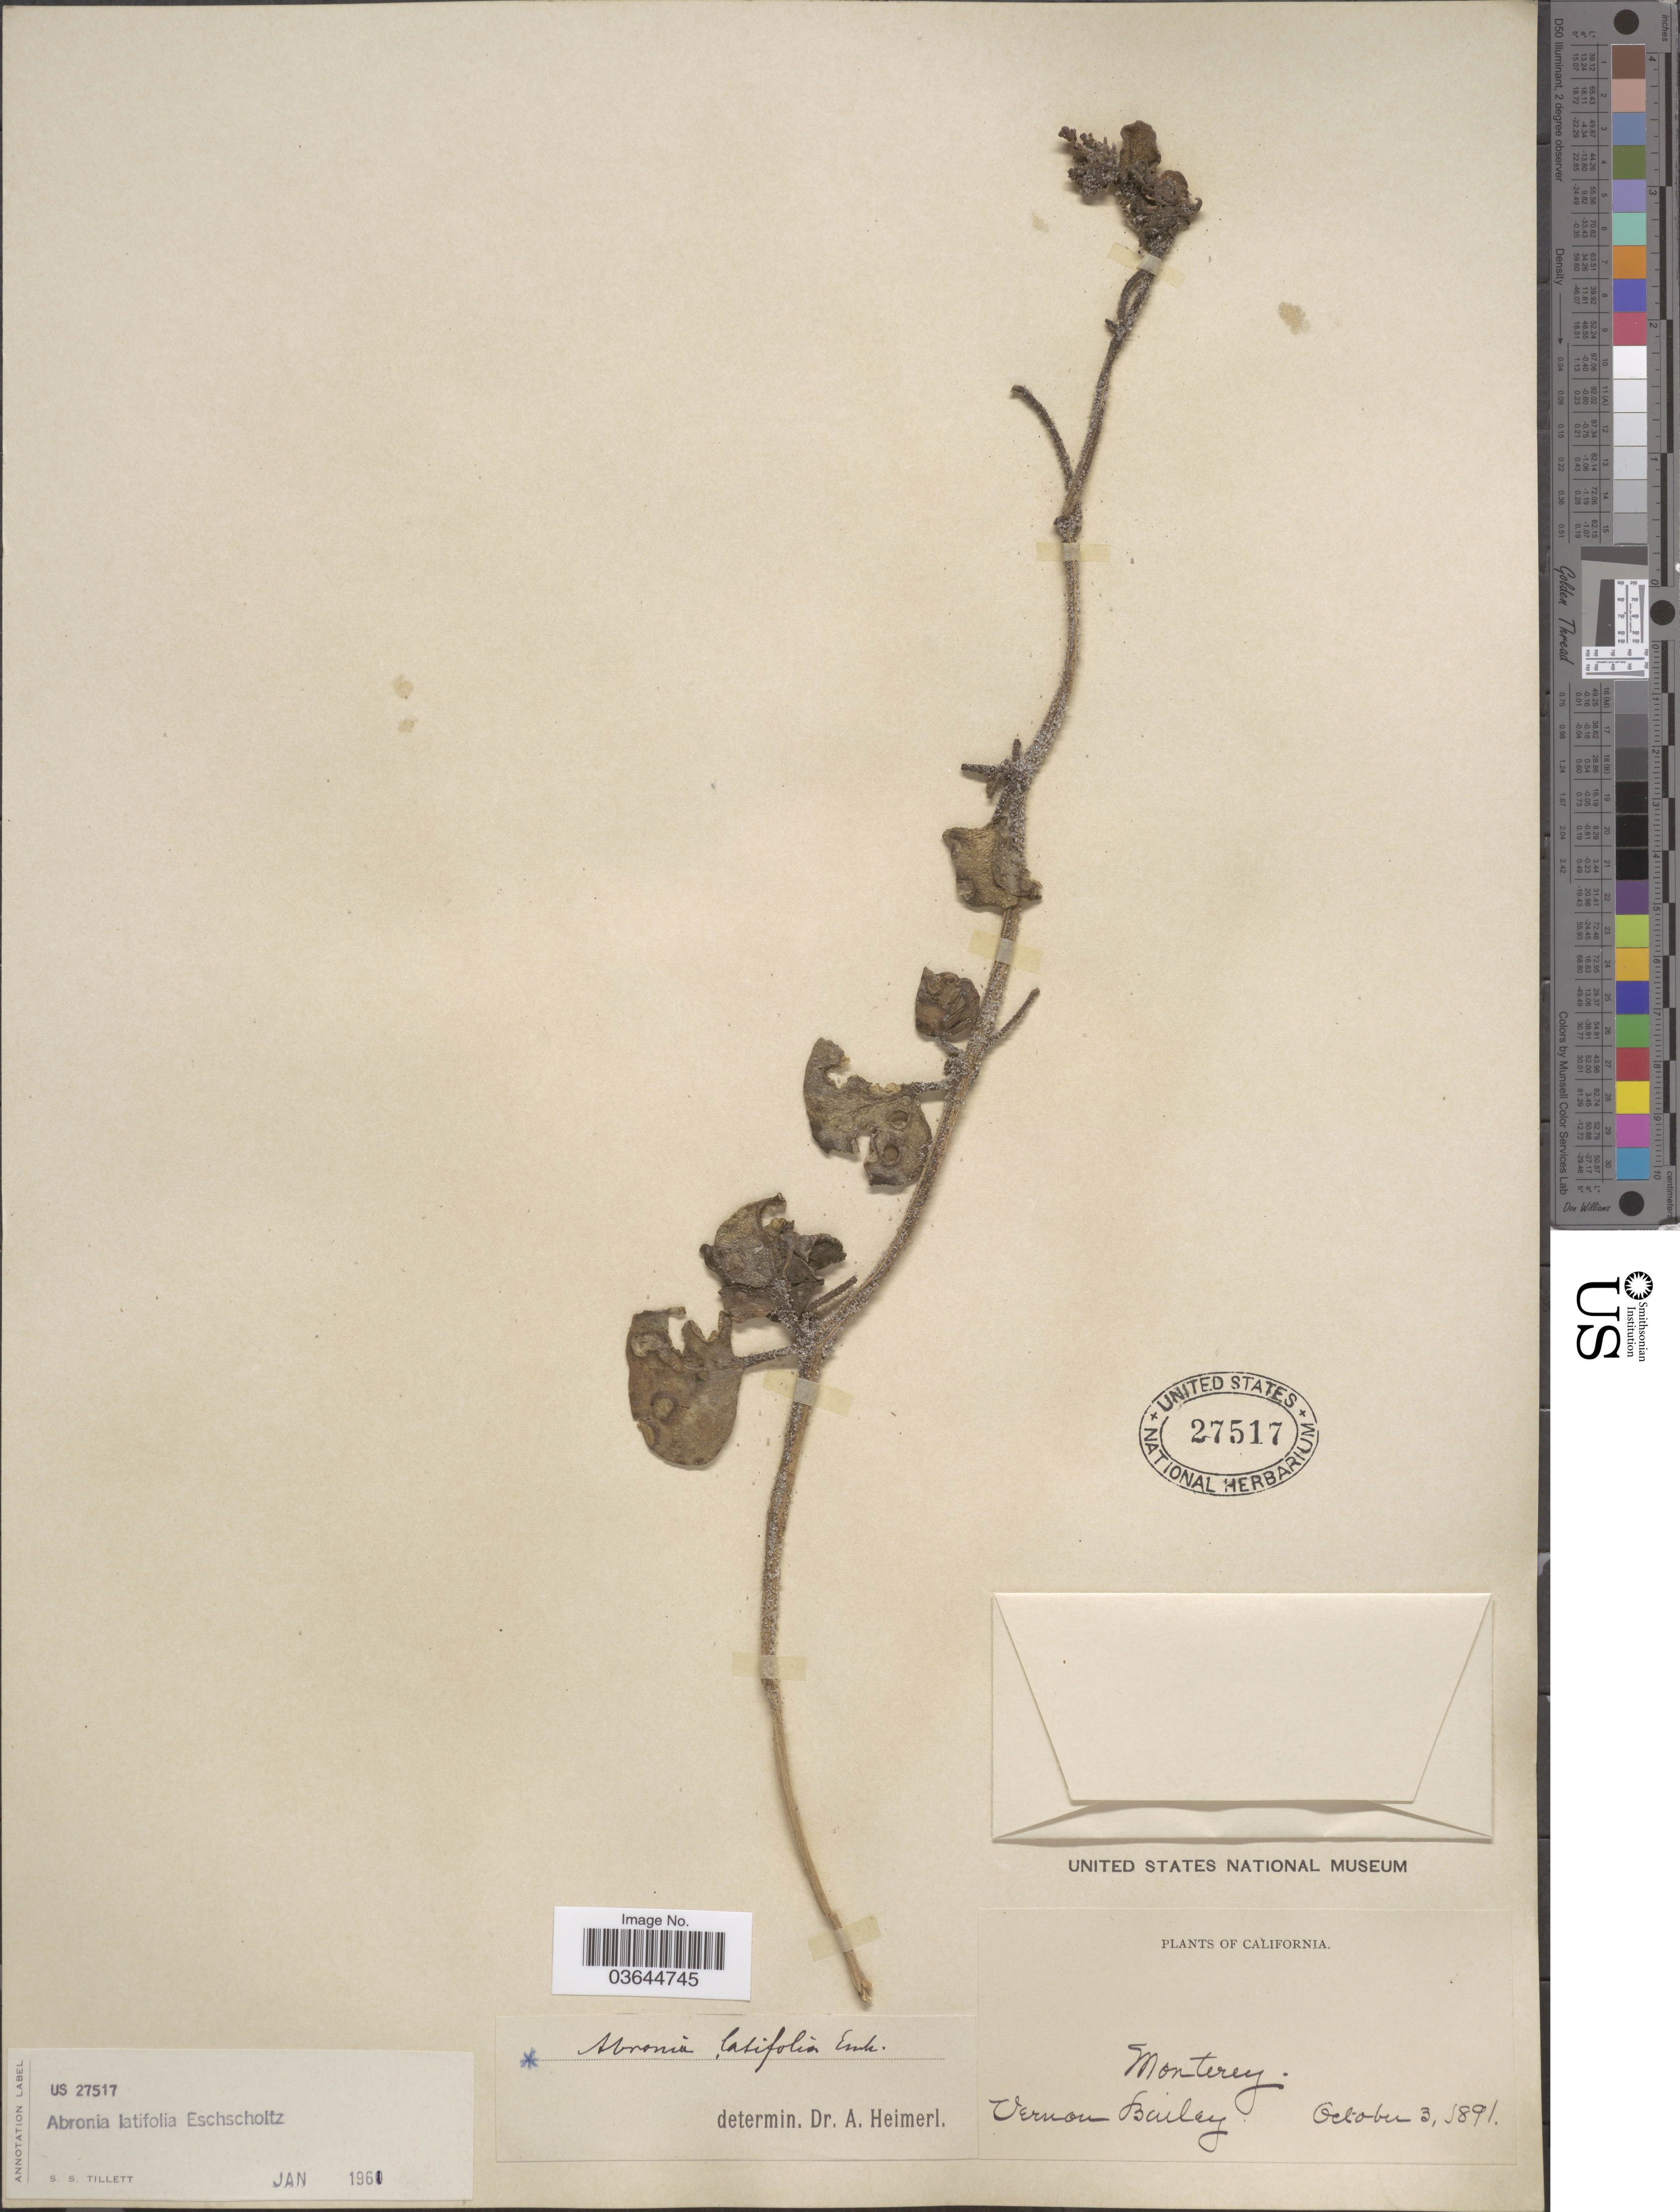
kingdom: Plantae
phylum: Tracheophyta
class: Magnoliopsida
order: Caryophyllales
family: Nyctaginaceae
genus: Abronia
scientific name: Abronia latifolia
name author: Eschsch.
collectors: V. O. Bailey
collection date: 1891-10-03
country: United States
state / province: California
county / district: Monterey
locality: Monterey.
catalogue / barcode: US 27517